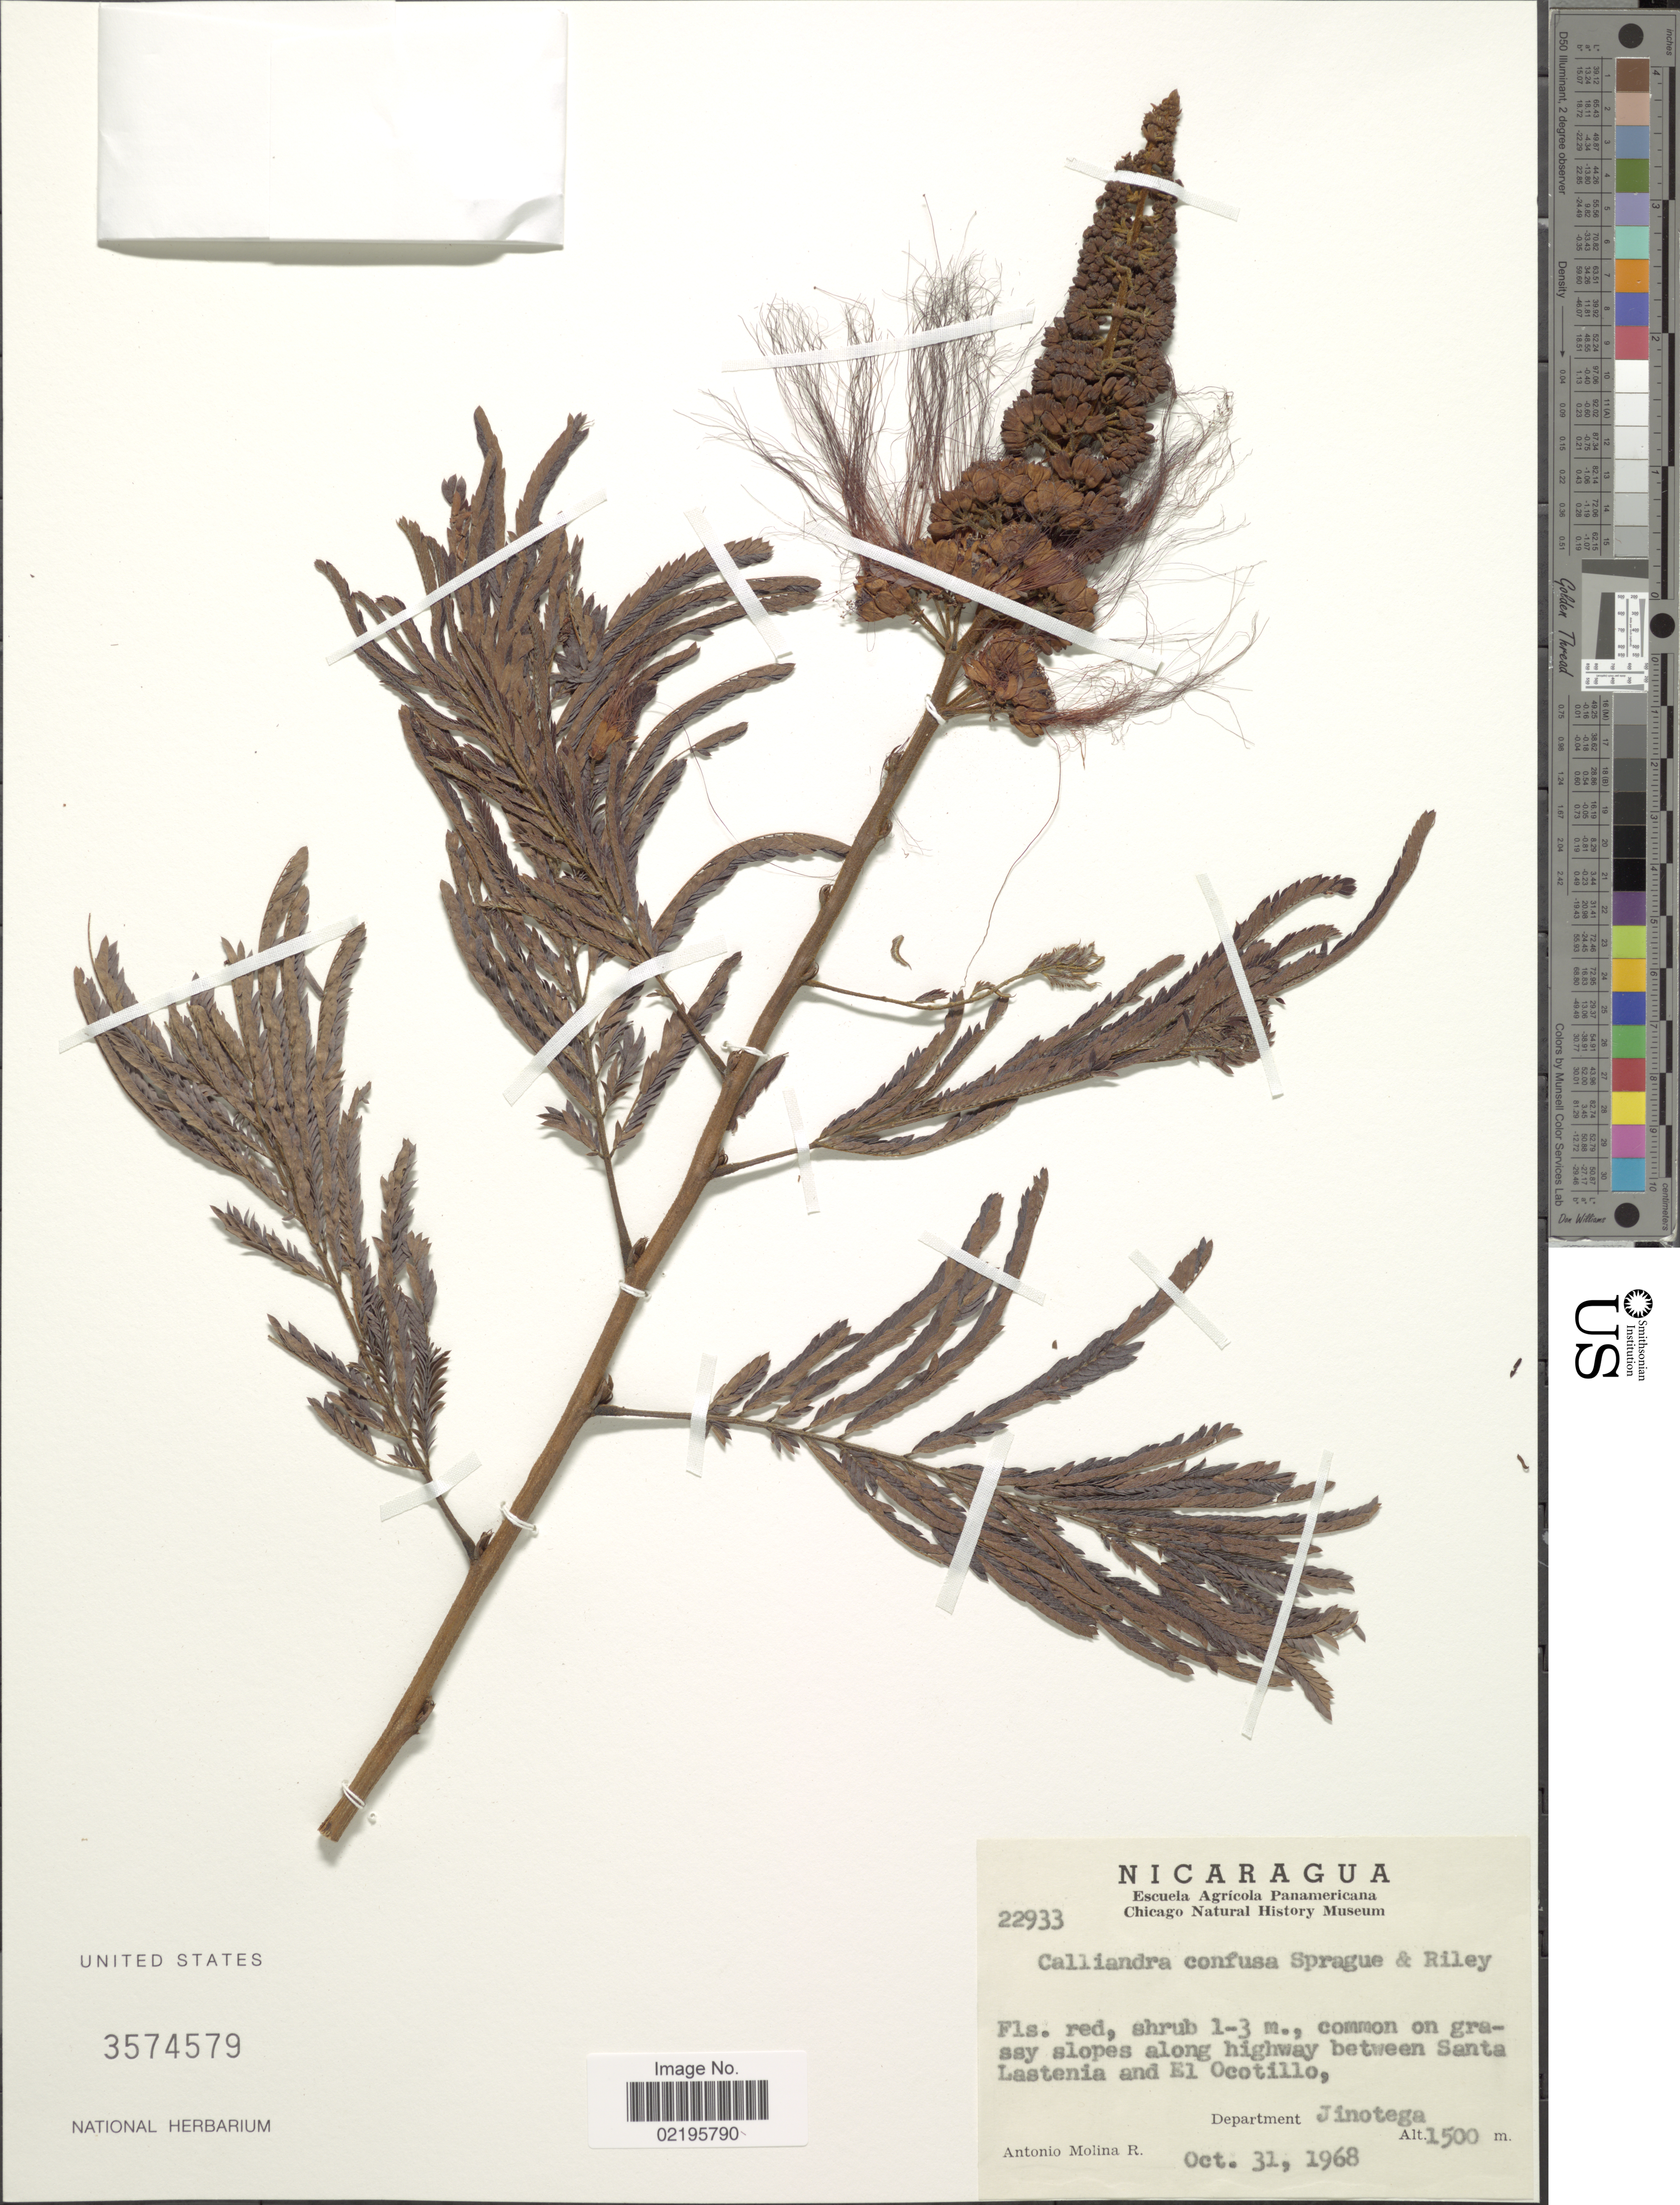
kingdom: Plantae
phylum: Tracheophyta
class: Magnoliopsida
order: Fabales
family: Fabaceae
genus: Calliandra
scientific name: Calliandra confusa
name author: Sprague & L. Riley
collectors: A. Molina R.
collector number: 22933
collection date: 1968-10-31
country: Nicaragua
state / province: Jinotega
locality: Common on grassy slopes along highway between Santa Lastenia and El Ocotillo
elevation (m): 1500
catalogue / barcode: US 3574579